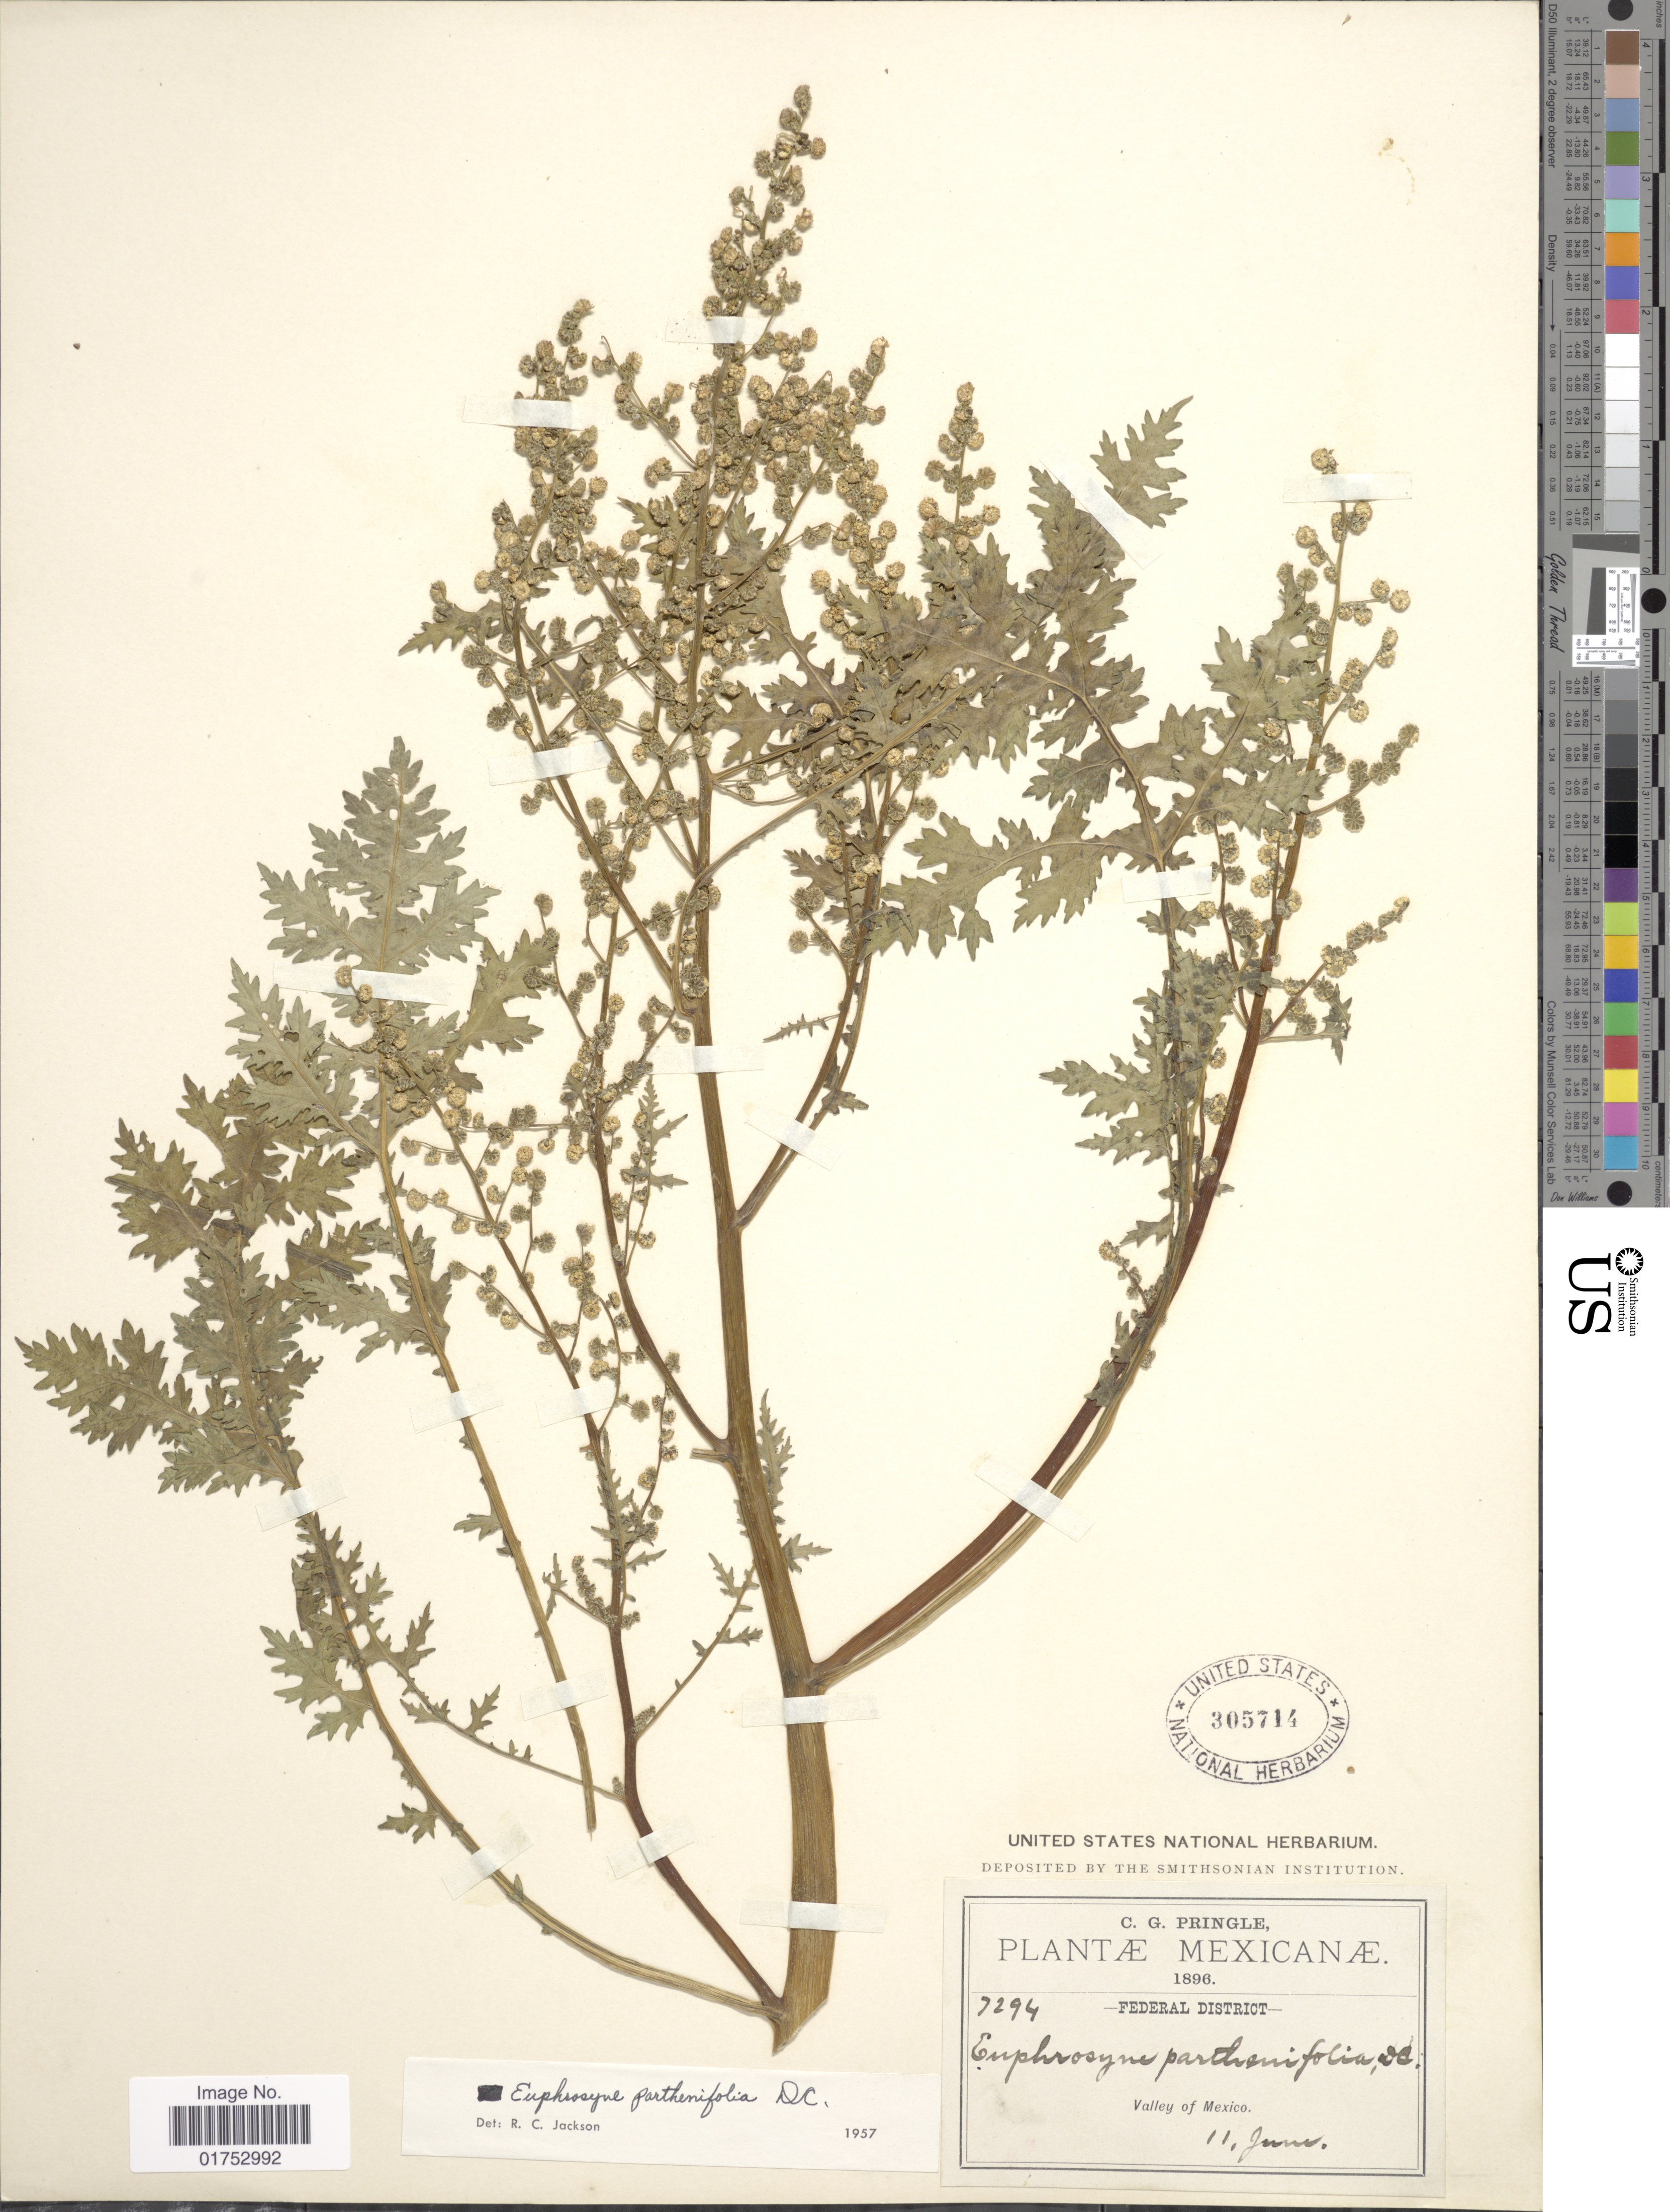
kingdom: Plantae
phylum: Tracheophyta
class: Magnoliopsida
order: Asterales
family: Asteraceae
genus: Euphrosyne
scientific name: Euphrosyne parthenifolia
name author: DC.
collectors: C. G. Pringle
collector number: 7294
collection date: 1896-06-11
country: Mexico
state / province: Distrito Federal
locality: Federal District, Valley of Mexico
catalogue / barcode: US 305714